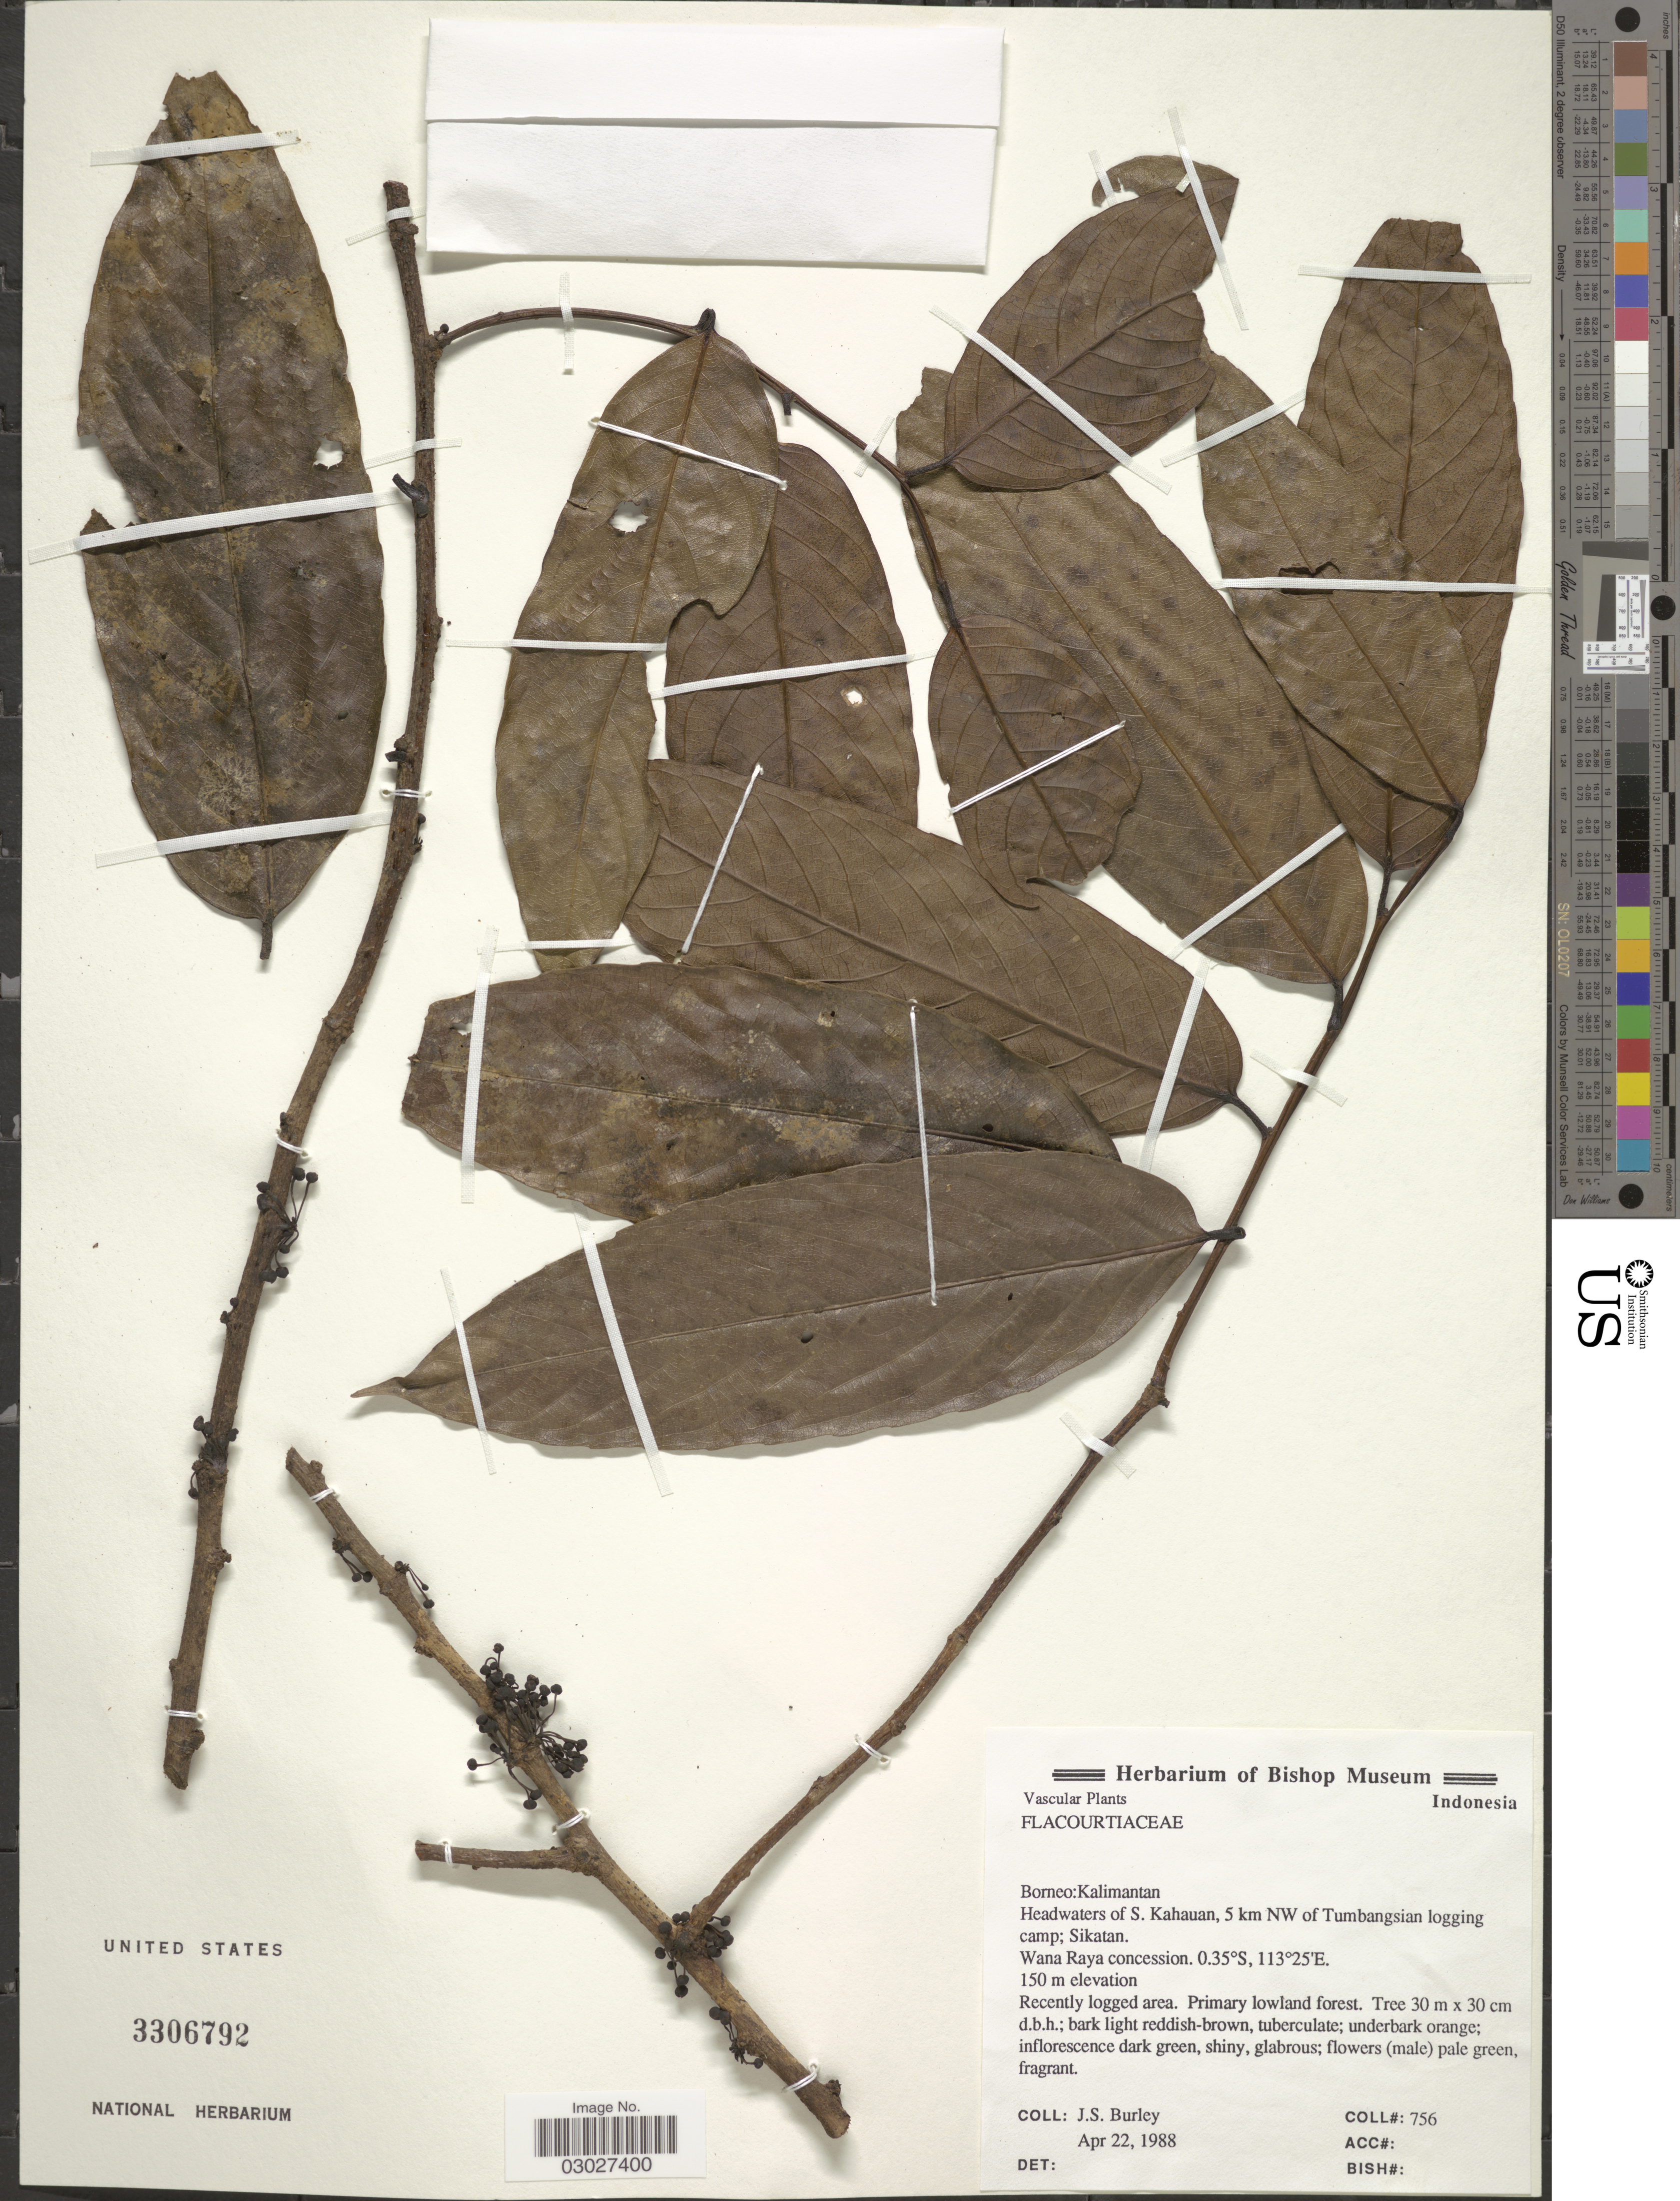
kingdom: Plantae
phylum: Tracheophyta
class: Magnoliopsida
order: Malpighiales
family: Salicaceae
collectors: J. S. Burley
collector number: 756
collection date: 1988-04-22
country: Indonesia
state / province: Kalimantan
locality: Borneo. Headwaters 0f S. Kahauan, 5 km NW of Tumbangsian logging camp; Sikatan. Wana Raya concession.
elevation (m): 150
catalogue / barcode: US 3306792